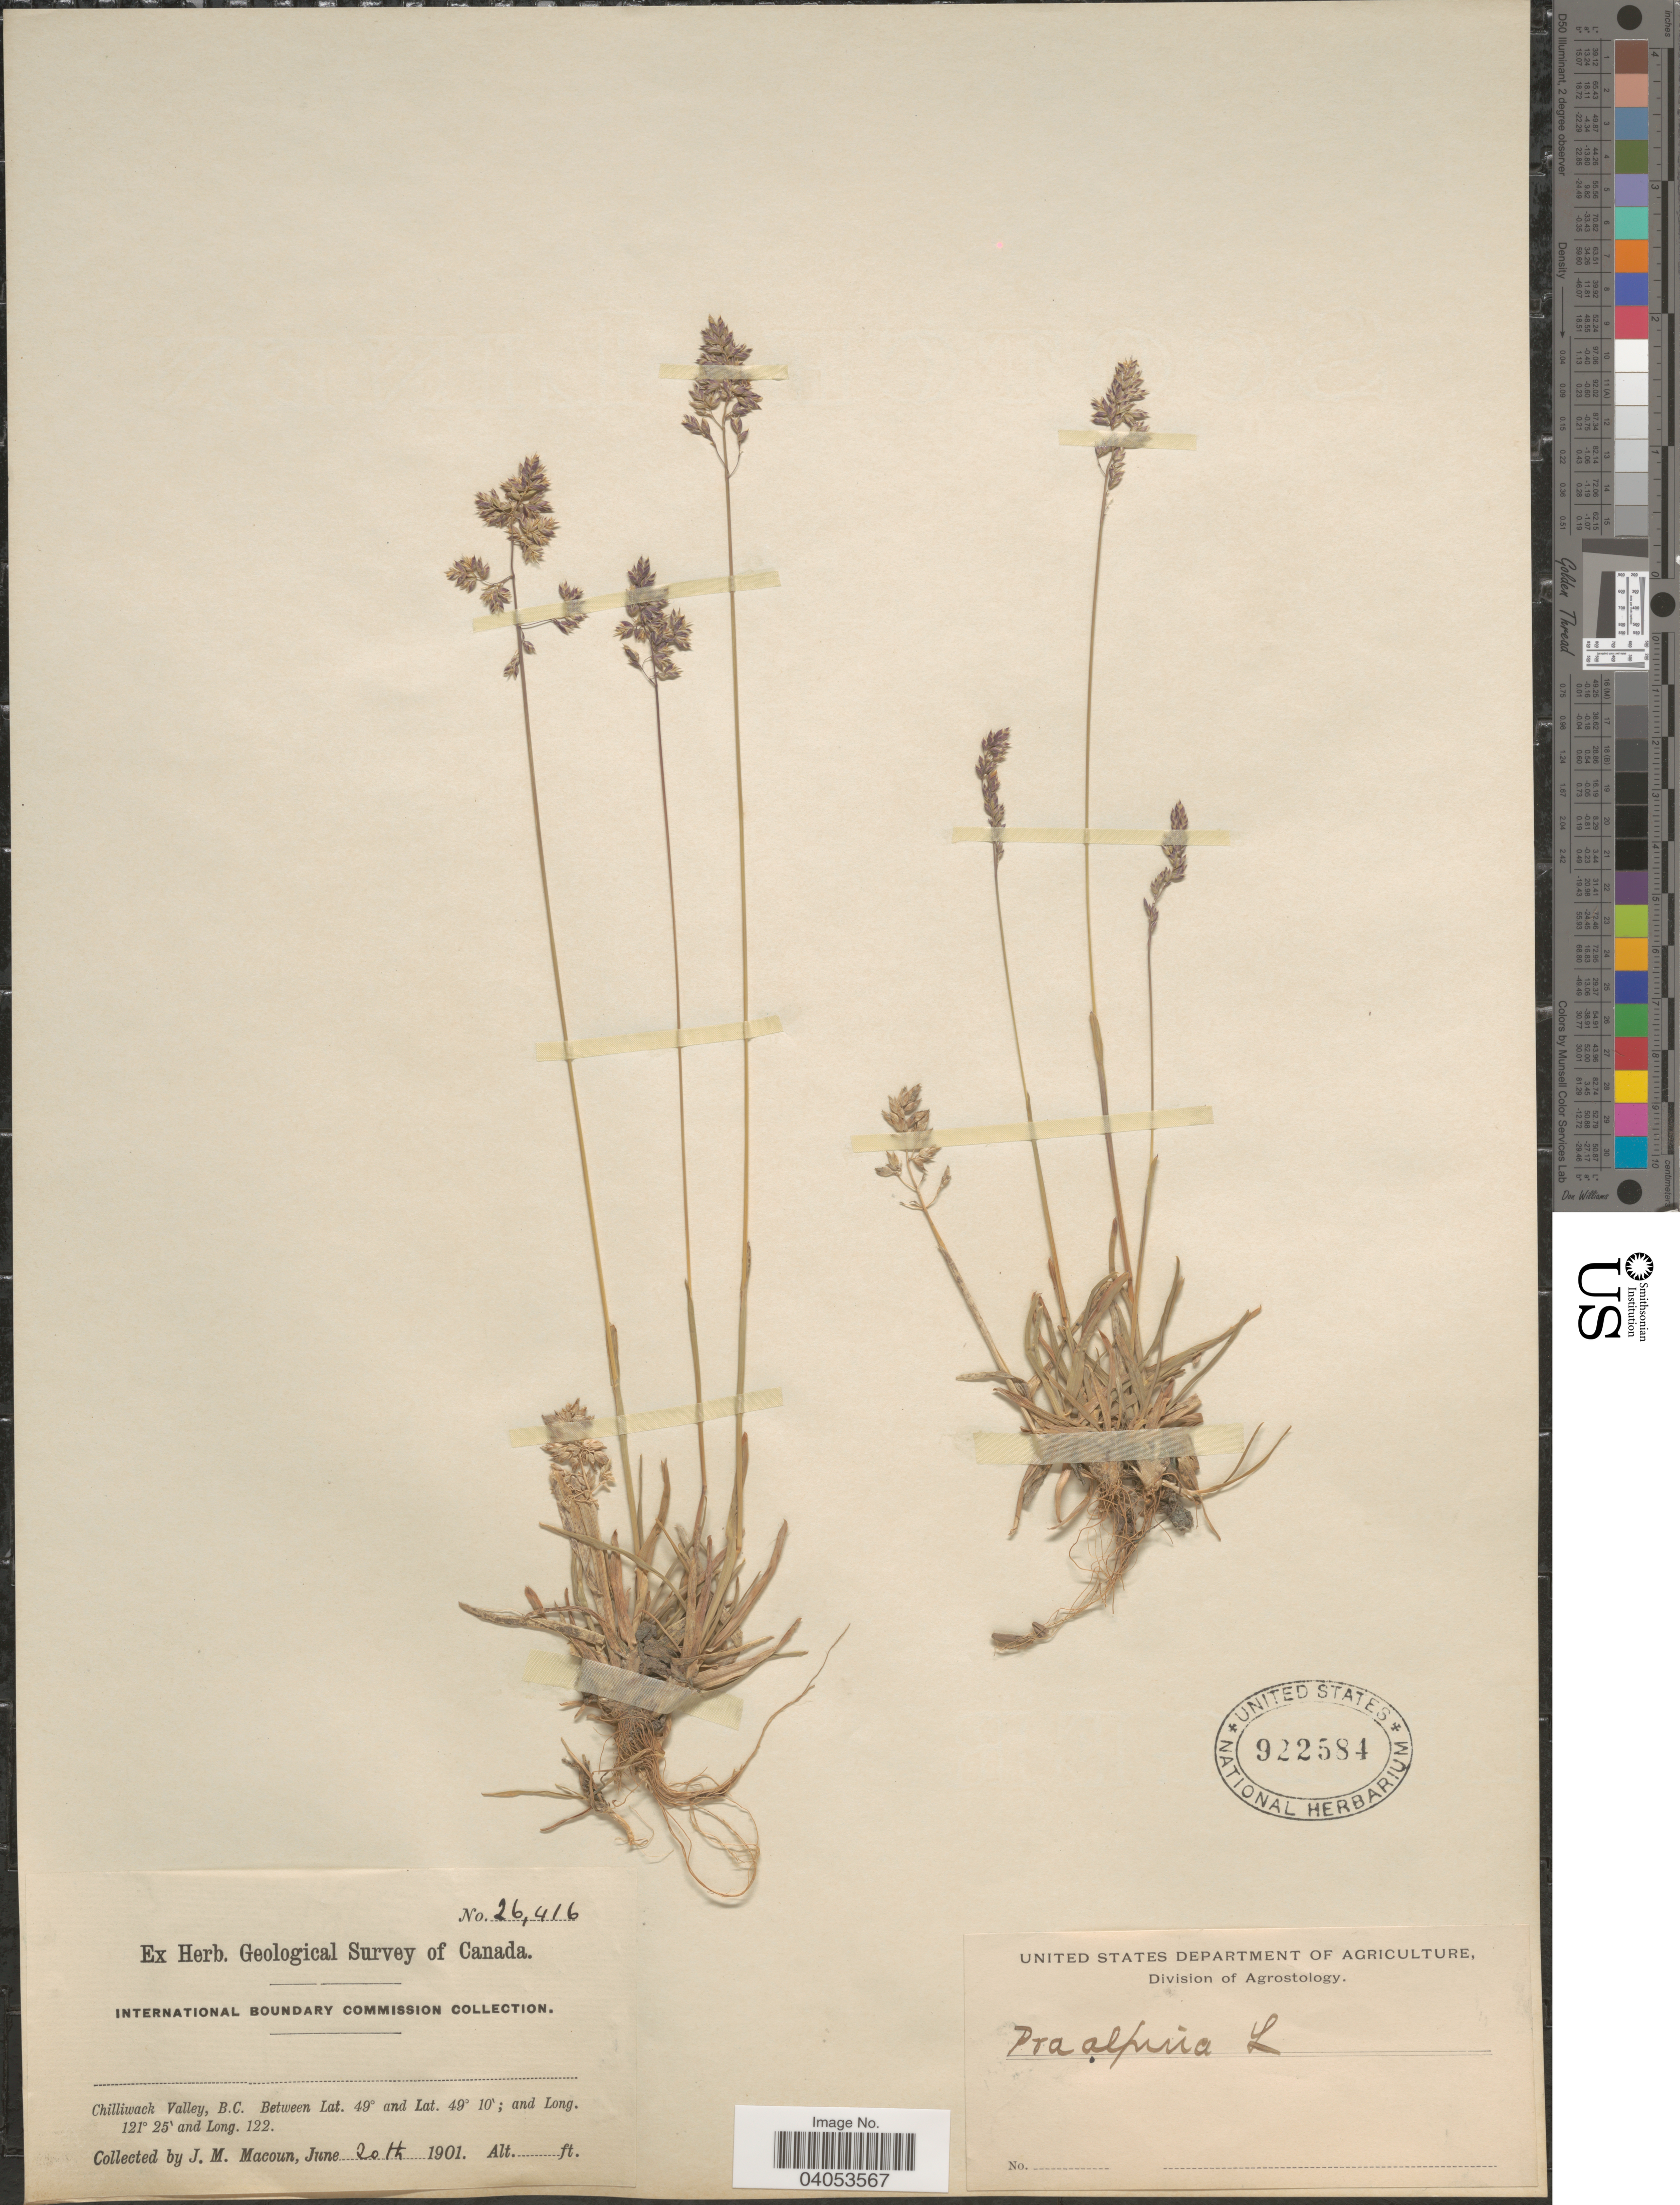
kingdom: Plantae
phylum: Tracheophyta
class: Liliopsida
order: Poales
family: Poaceae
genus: Poa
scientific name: Poa alpina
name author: L.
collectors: J. M. Macoun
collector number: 26416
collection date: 1901-06-20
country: Canada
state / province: British Columbia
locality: Chilliwack Valley.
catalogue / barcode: US 922584